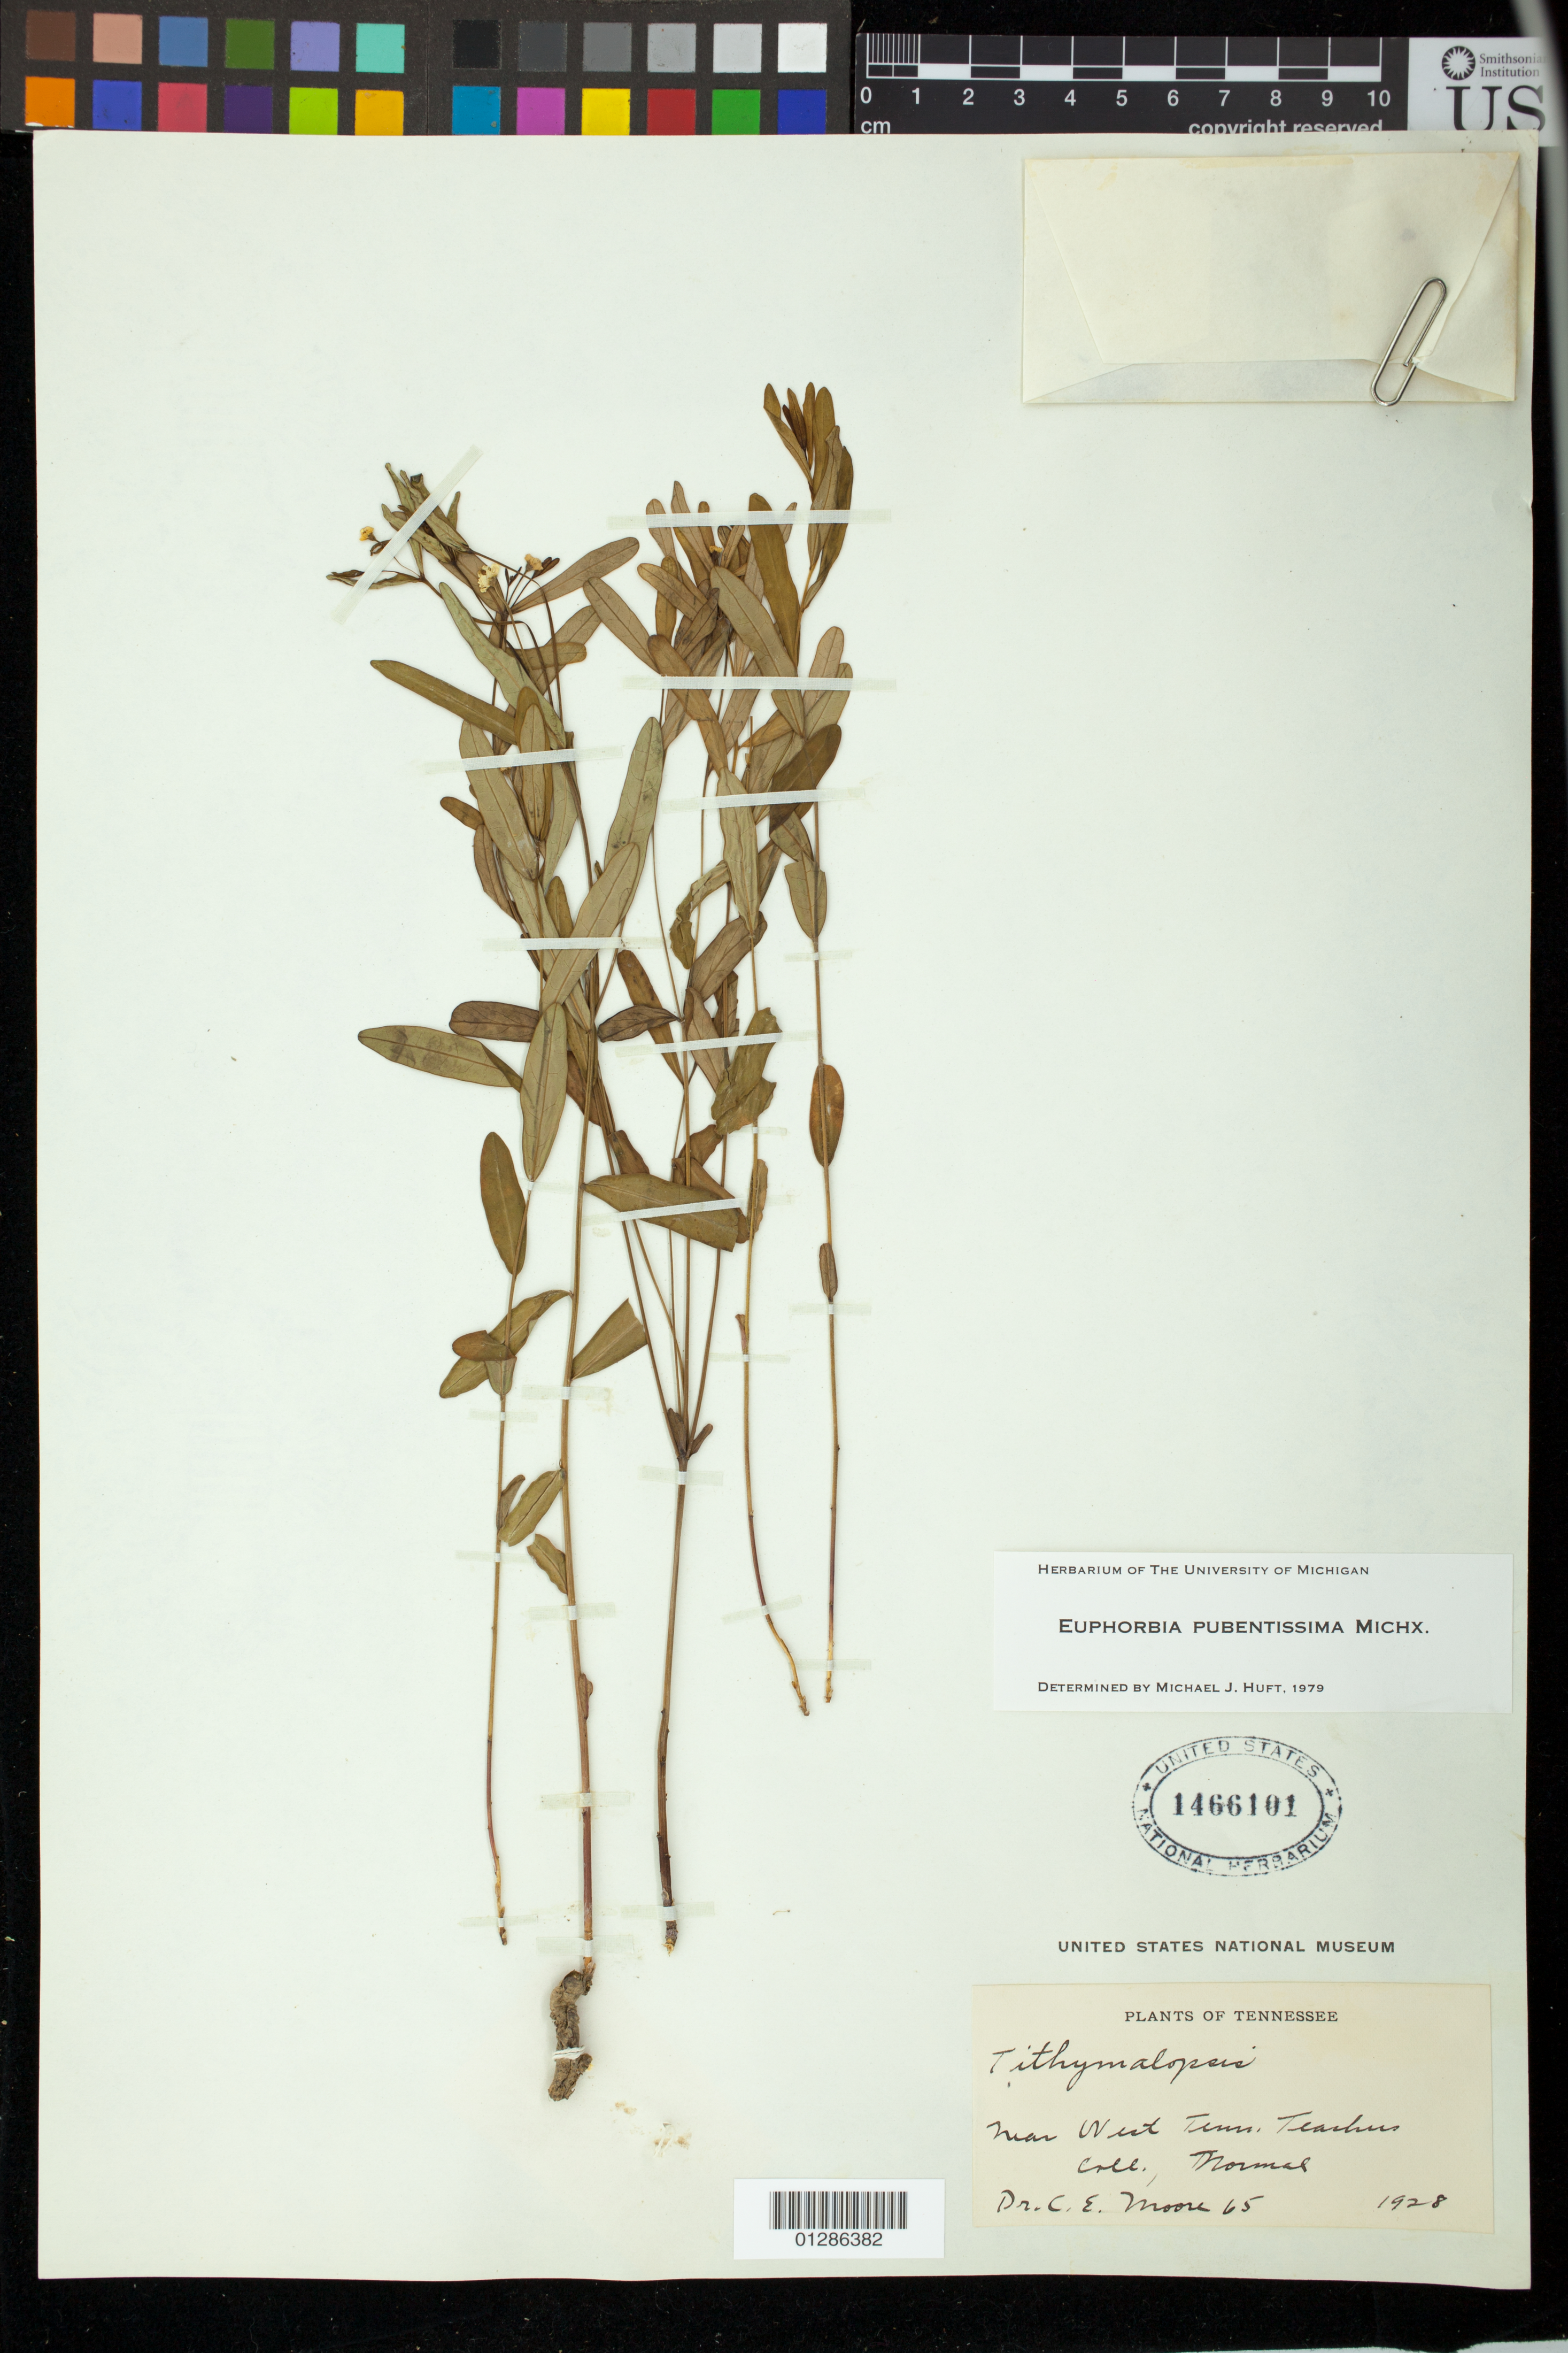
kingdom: Plantae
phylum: Tracheophyta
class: Magnoliopsida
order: Malpighiales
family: Euphorbiaceae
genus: Euphorbia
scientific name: Euphorbia pubentissima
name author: Michx.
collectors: C. Moore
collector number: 65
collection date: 1928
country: United States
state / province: Tennessee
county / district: Shelby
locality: Near West Tenn. Teachers Coll, Normal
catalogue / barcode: US 1466101